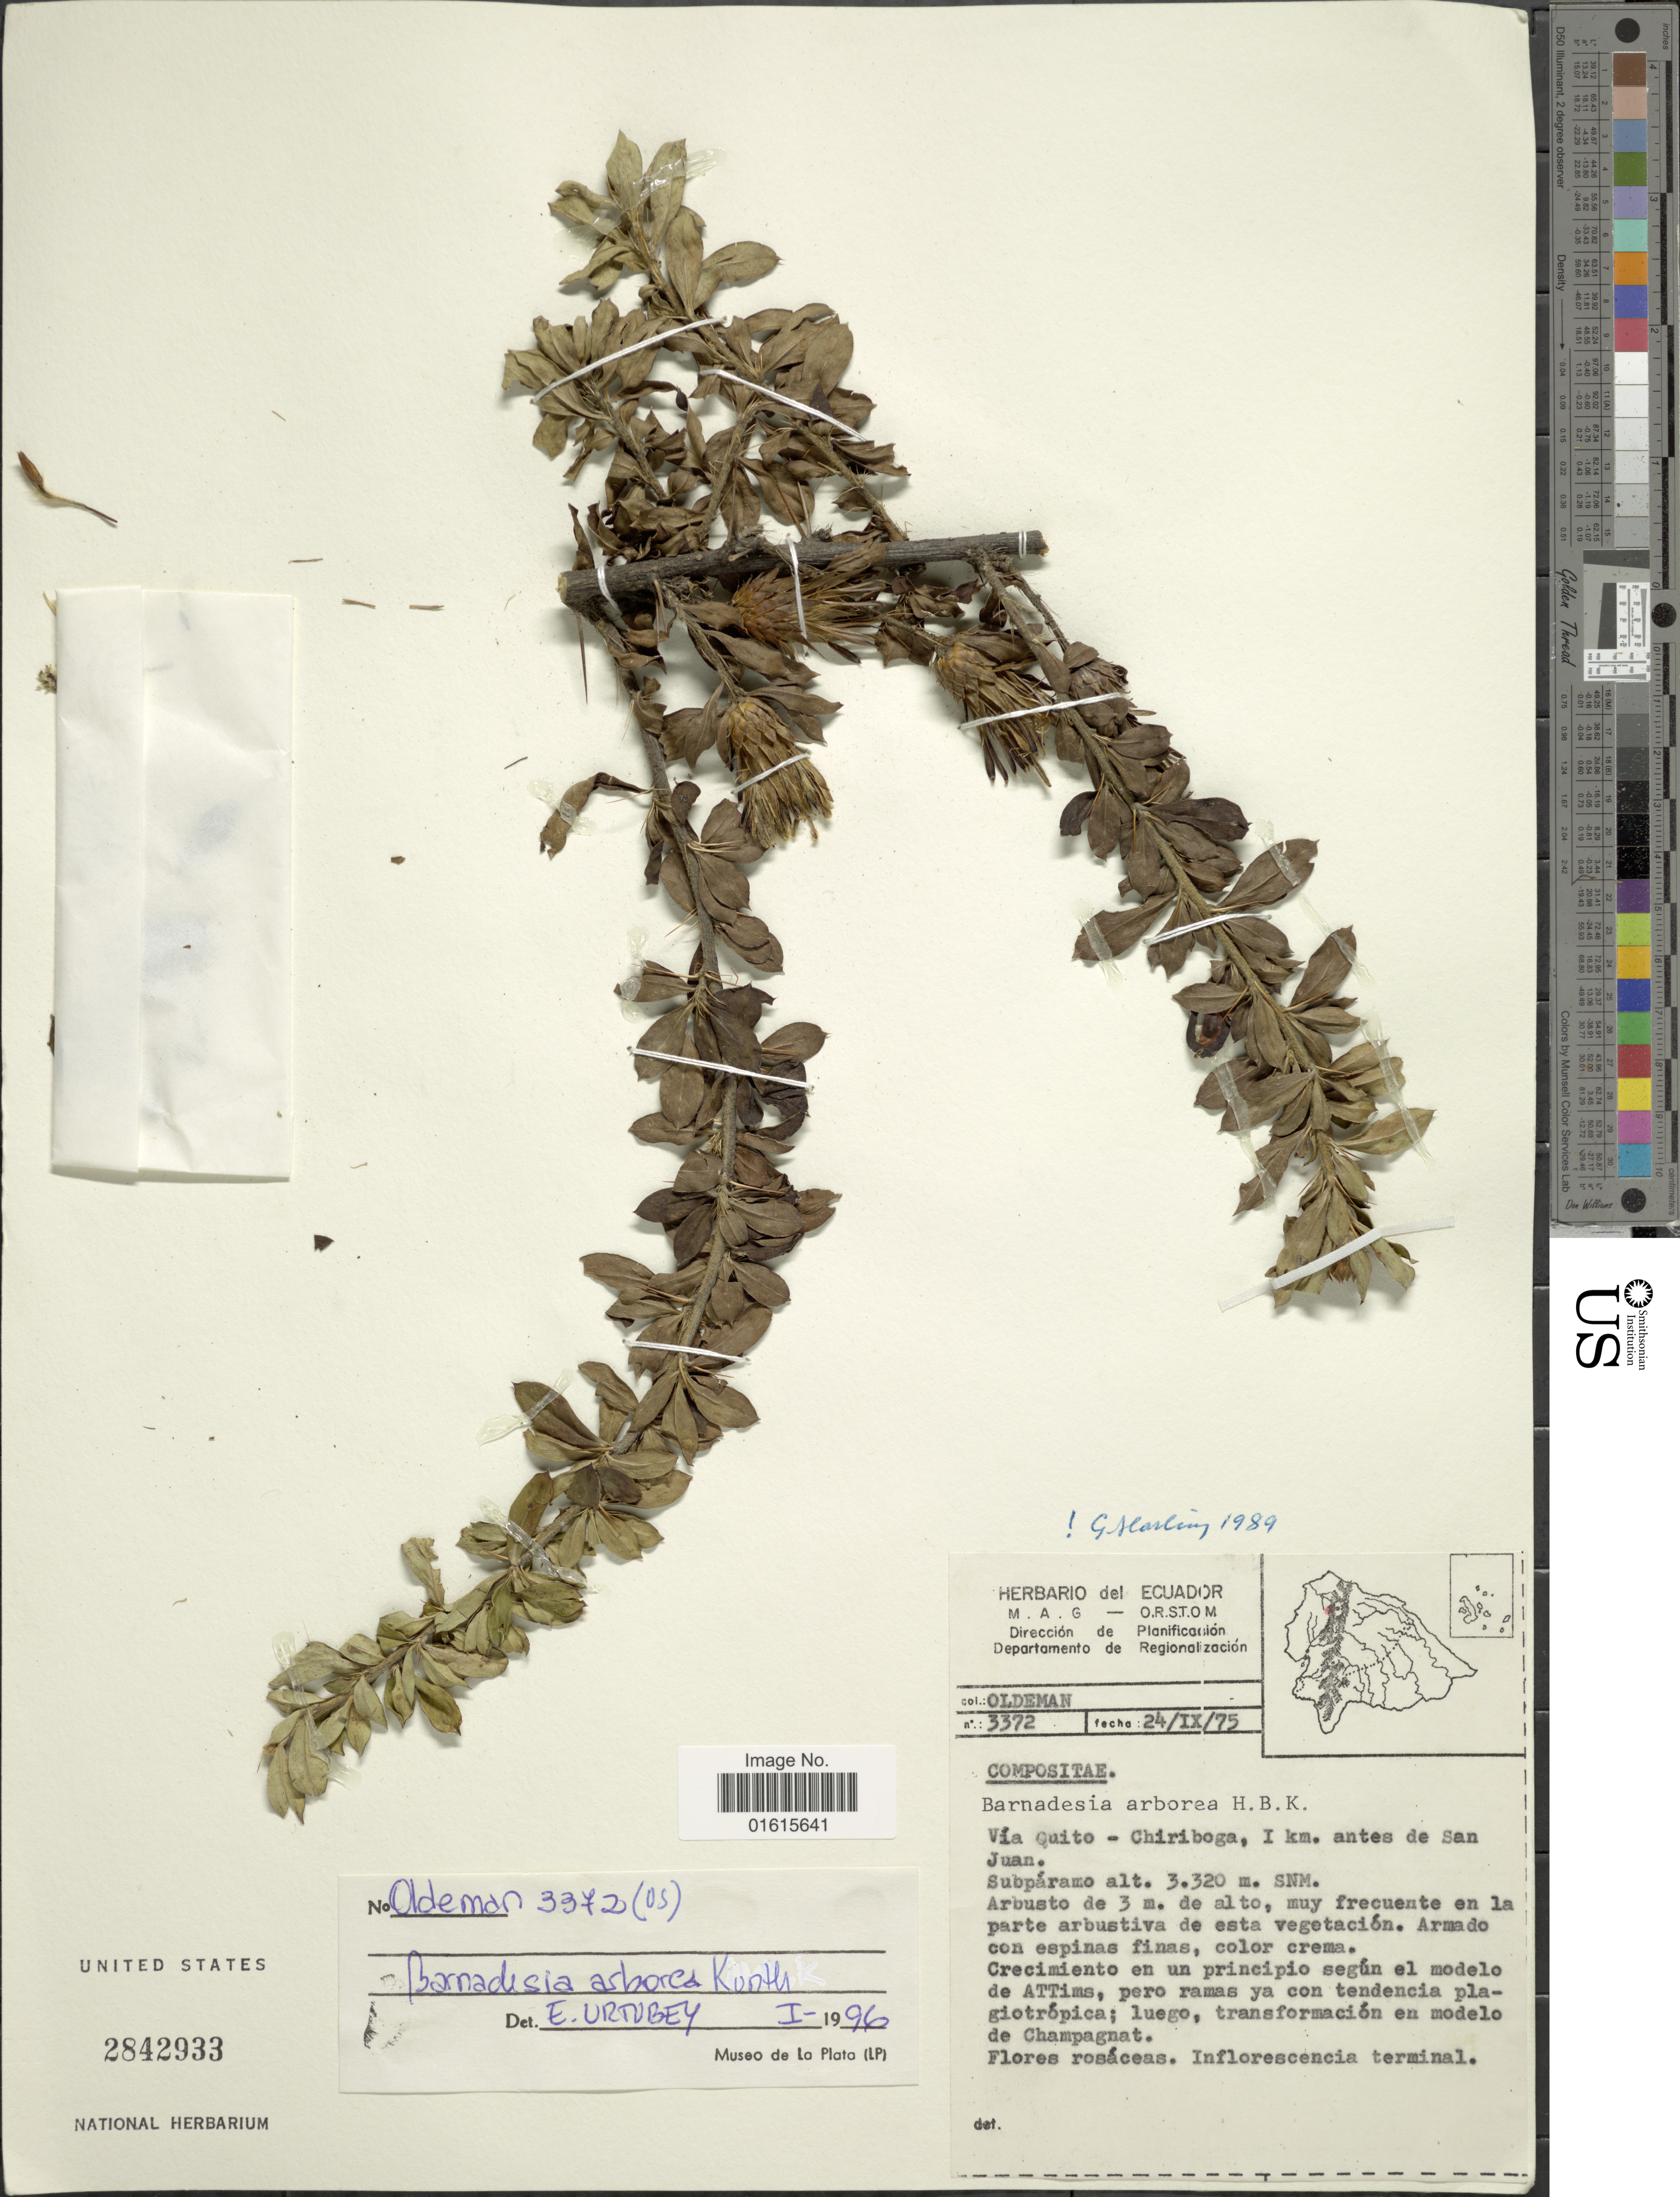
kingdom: Plantae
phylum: Tracheophyta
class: Magnoliopsida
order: Asterales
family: Asteraceae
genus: Barnadesia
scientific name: Barnadesia arborea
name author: Kunth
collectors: -- Oldeman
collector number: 3372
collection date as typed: Transcribed d/m/y: 24/9/75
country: Ecuador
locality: Via Quito - Chiriboga, 1 km. antes de San Juan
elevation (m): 3320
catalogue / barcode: US 2842933